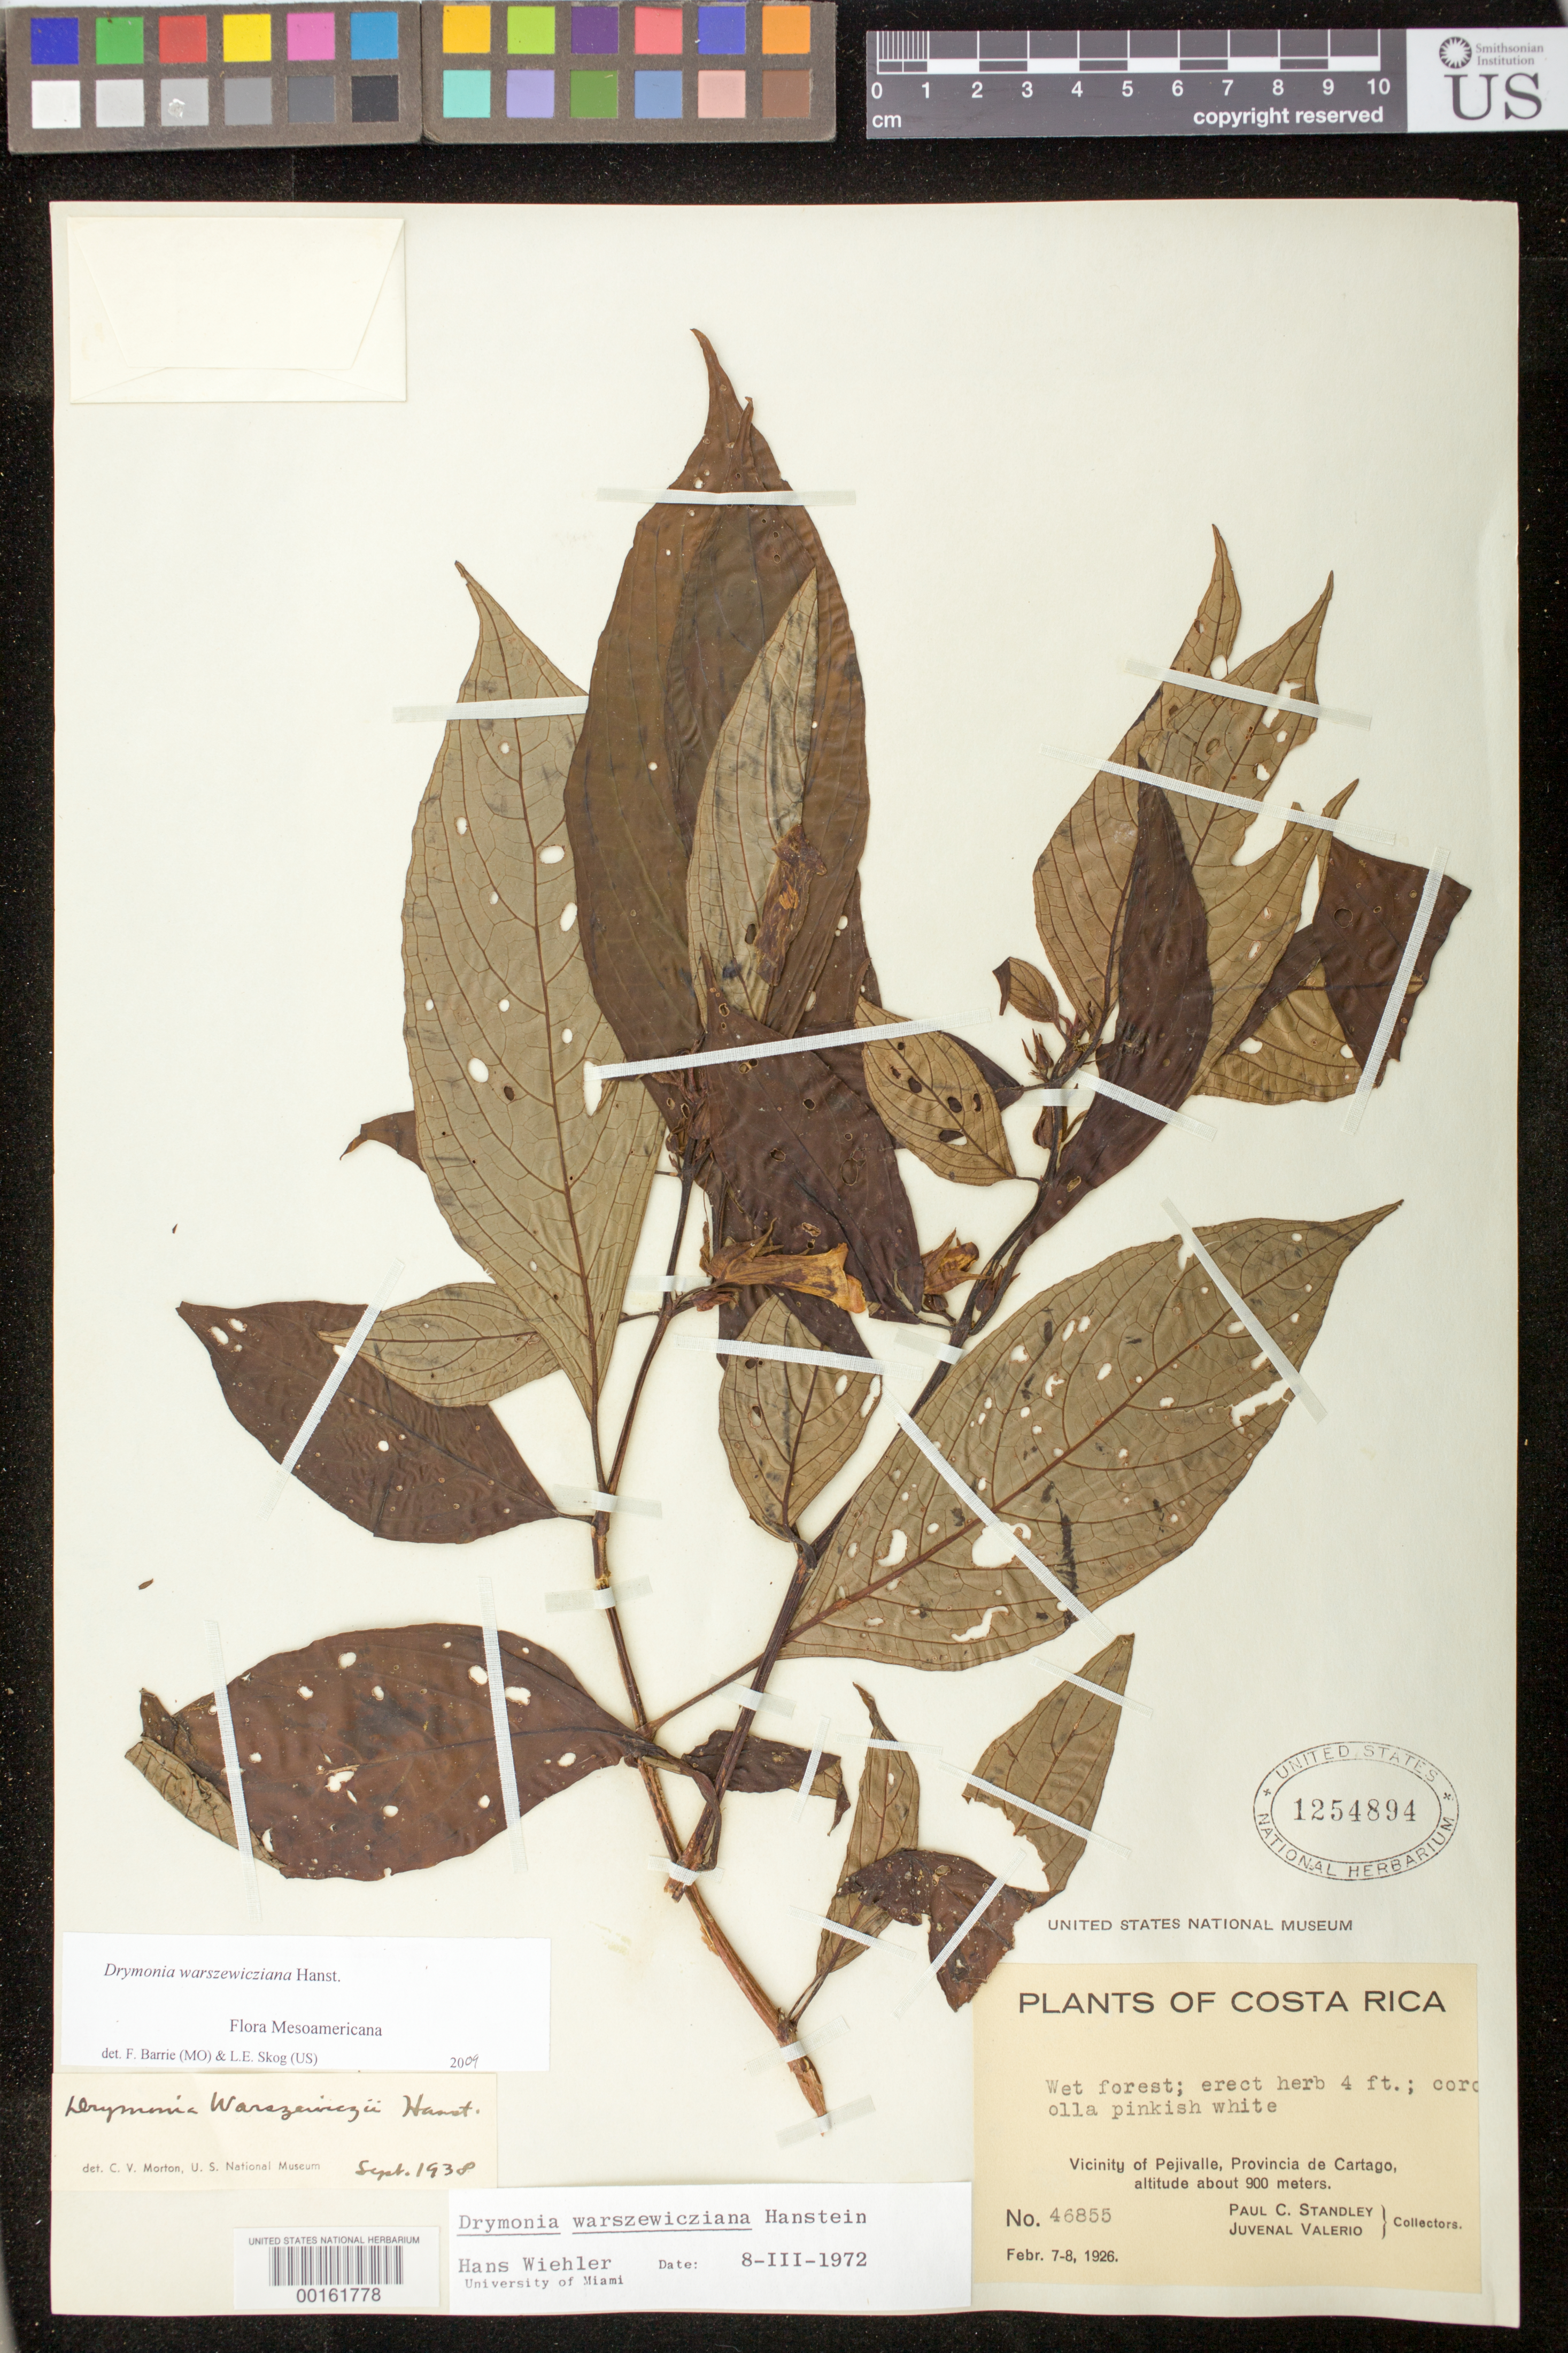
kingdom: Plantae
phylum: Tracheophyta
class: Magnoliopsida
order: Lamiales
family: Gesneriaceae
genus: Drymonia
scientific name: Drymonia warszewicziana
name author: Hanst.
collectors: P. C. Standley & J. Valerio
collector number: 46855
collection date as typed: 7-8 Feb 1926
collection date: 1926-02-07/1926-02-08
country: Costa Rica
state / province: Cartago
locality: Vicinity of Pejivalle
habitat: Wet forest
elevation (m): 900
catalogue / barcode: US 1254894